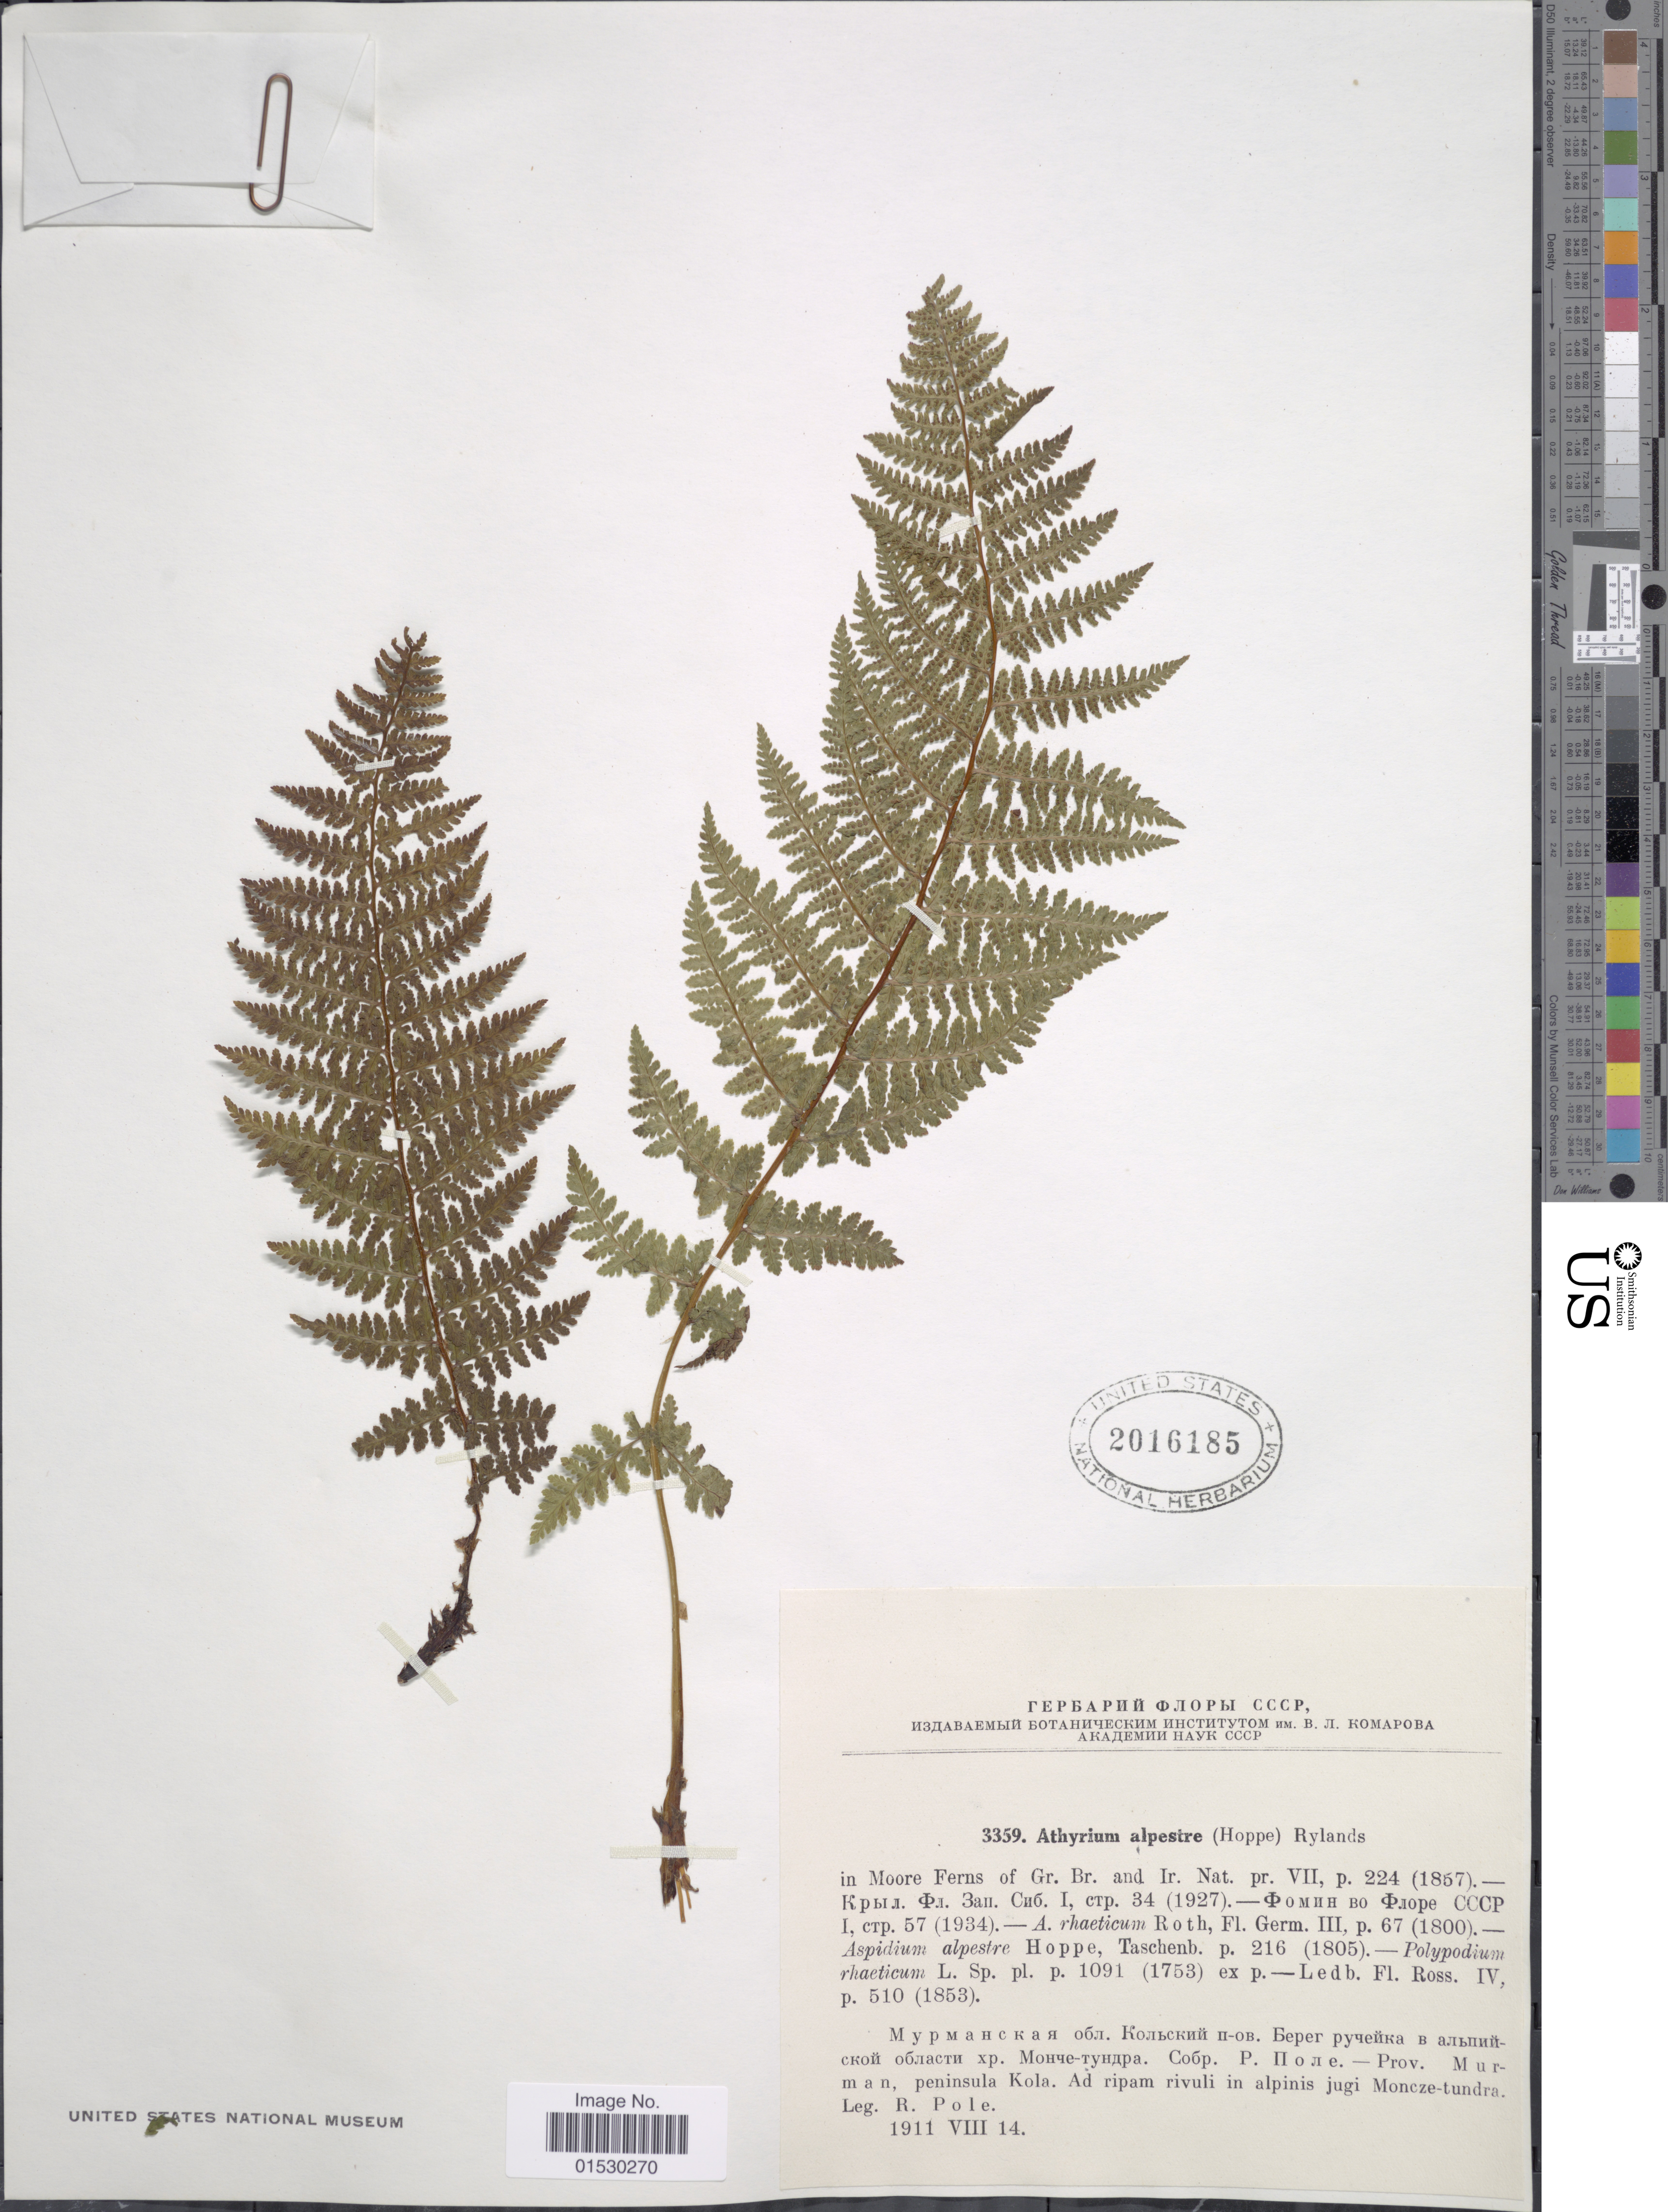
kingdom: Plantae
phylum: Tracheophyta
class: Polypodiopsida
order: Polypodiales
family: Athyriaceae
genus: Athyrium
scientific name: Athyrium alpestre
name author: (Hoppe) Rylands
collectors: R. Pole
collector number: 3359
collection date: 1911-08-14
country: Russian Federation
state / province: Murmansk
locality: Prov. Murman, peninsula Kola. Ad ripam rivuli in alpinis jugi Moncze - tundra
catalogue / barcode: US 2016185